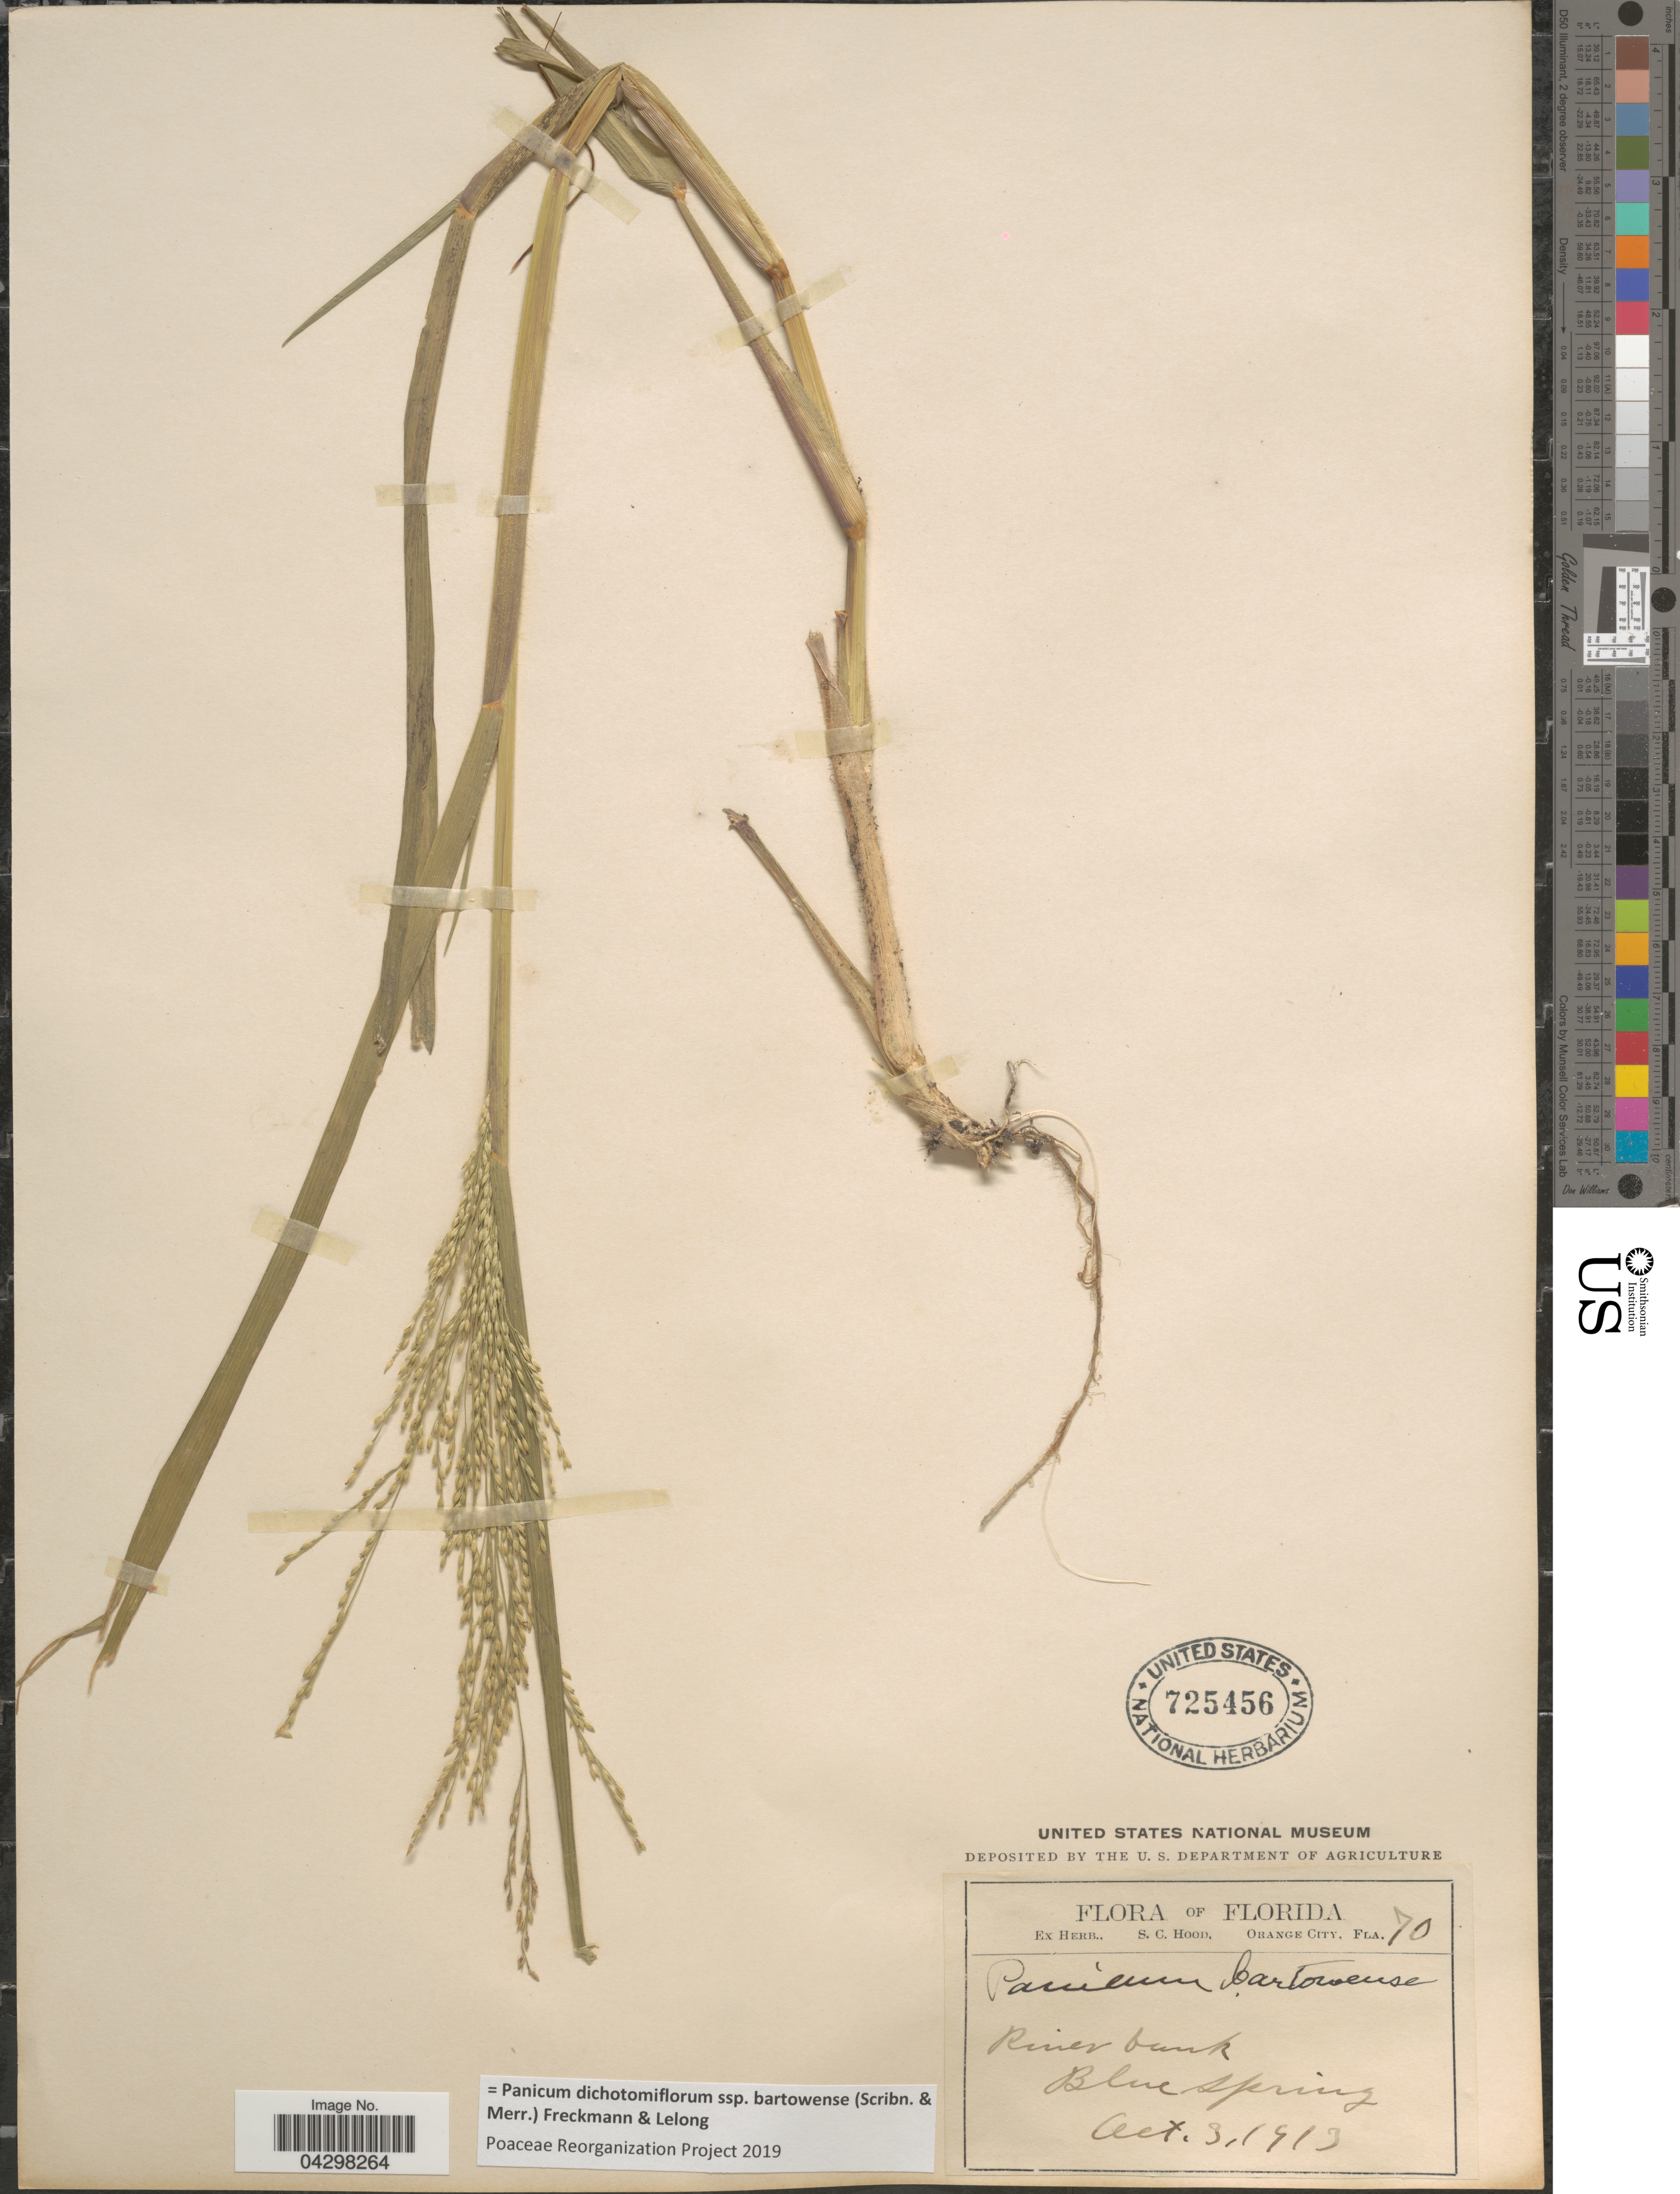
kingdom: Plantae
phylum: Tracheophyta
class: Liliopsida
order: Poales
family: Poaceae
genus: Panicum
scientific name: Panicum dichotomiflorum subsp. bartowense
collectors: Ex herb. S. C. Hood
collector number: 70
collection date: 1913-10-03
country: United States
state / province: Florida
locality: Orange City. River bank. Blue Spring.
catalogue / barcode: US 725456